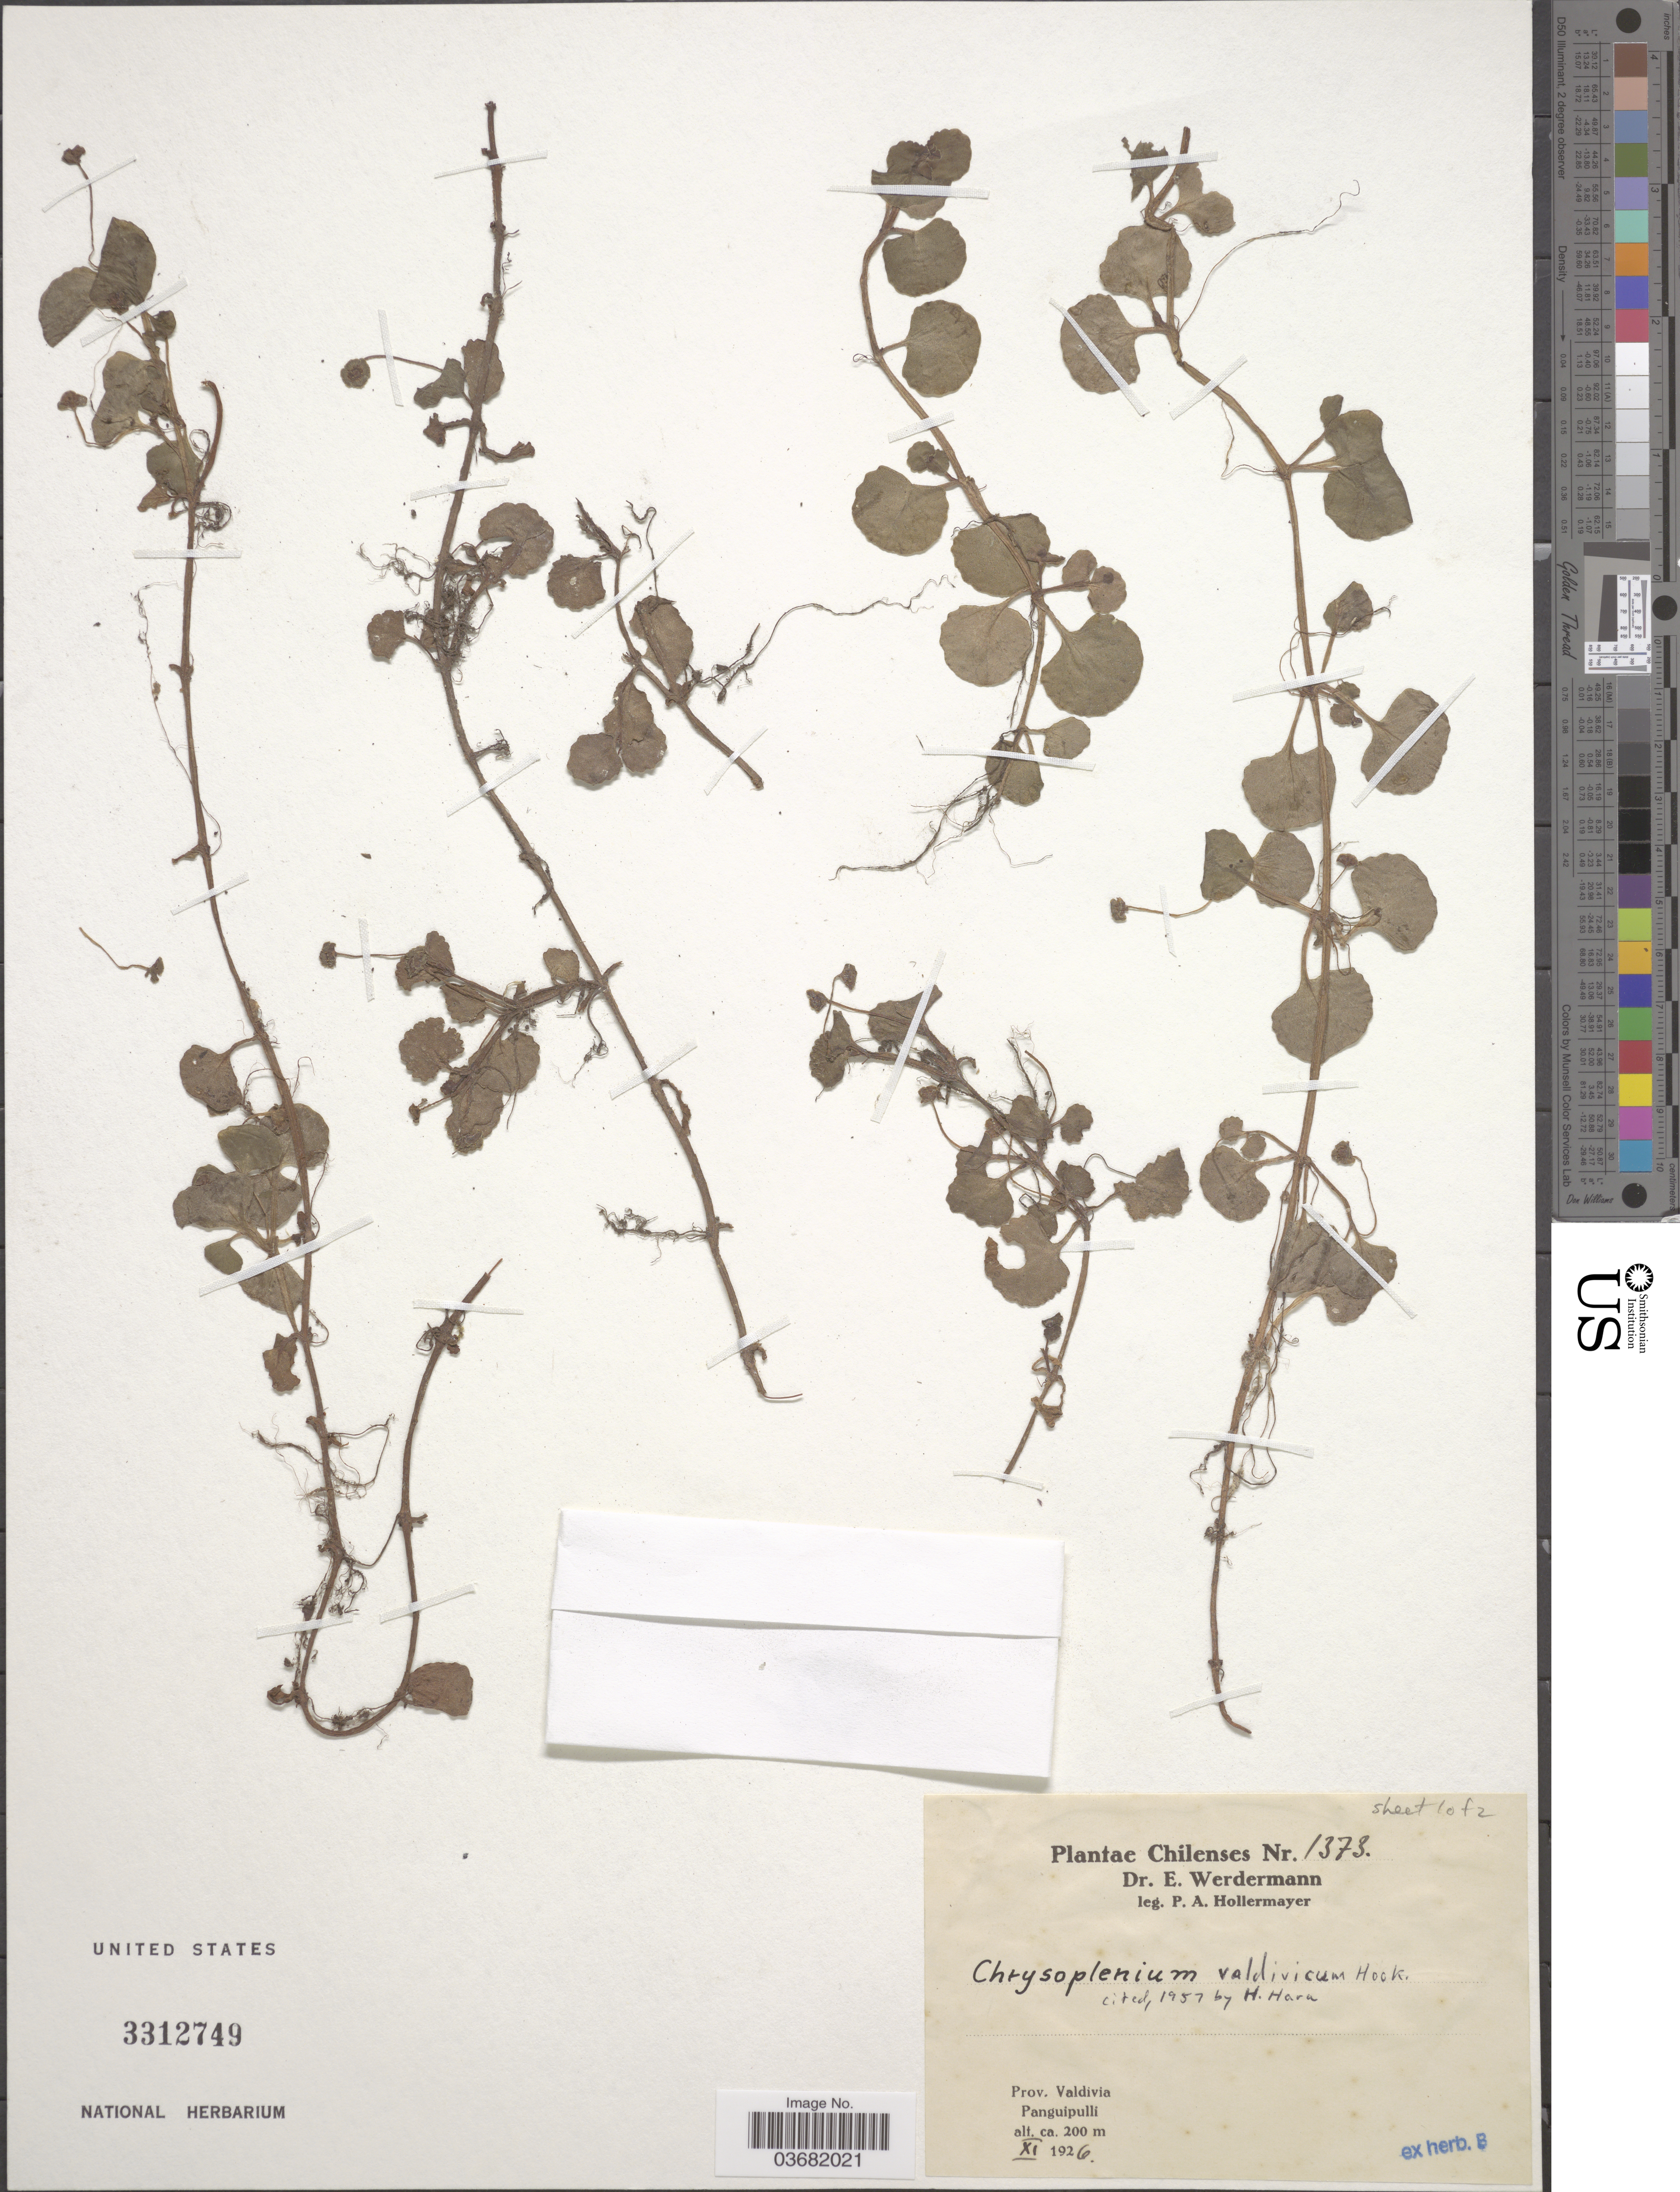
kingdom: Plantae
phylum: Tracheophyta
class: Magnoliopsida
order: Saxifragales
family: Saxifragaceae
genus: Chrysosplenium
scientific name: Chrysosplenium valdivicum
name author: Hook.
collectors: P. Hollermayer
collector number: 1373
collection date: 1926-11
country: Chile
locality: Prov. Valdivia. Panguipulli.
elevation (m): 200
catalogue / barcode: US 3312749